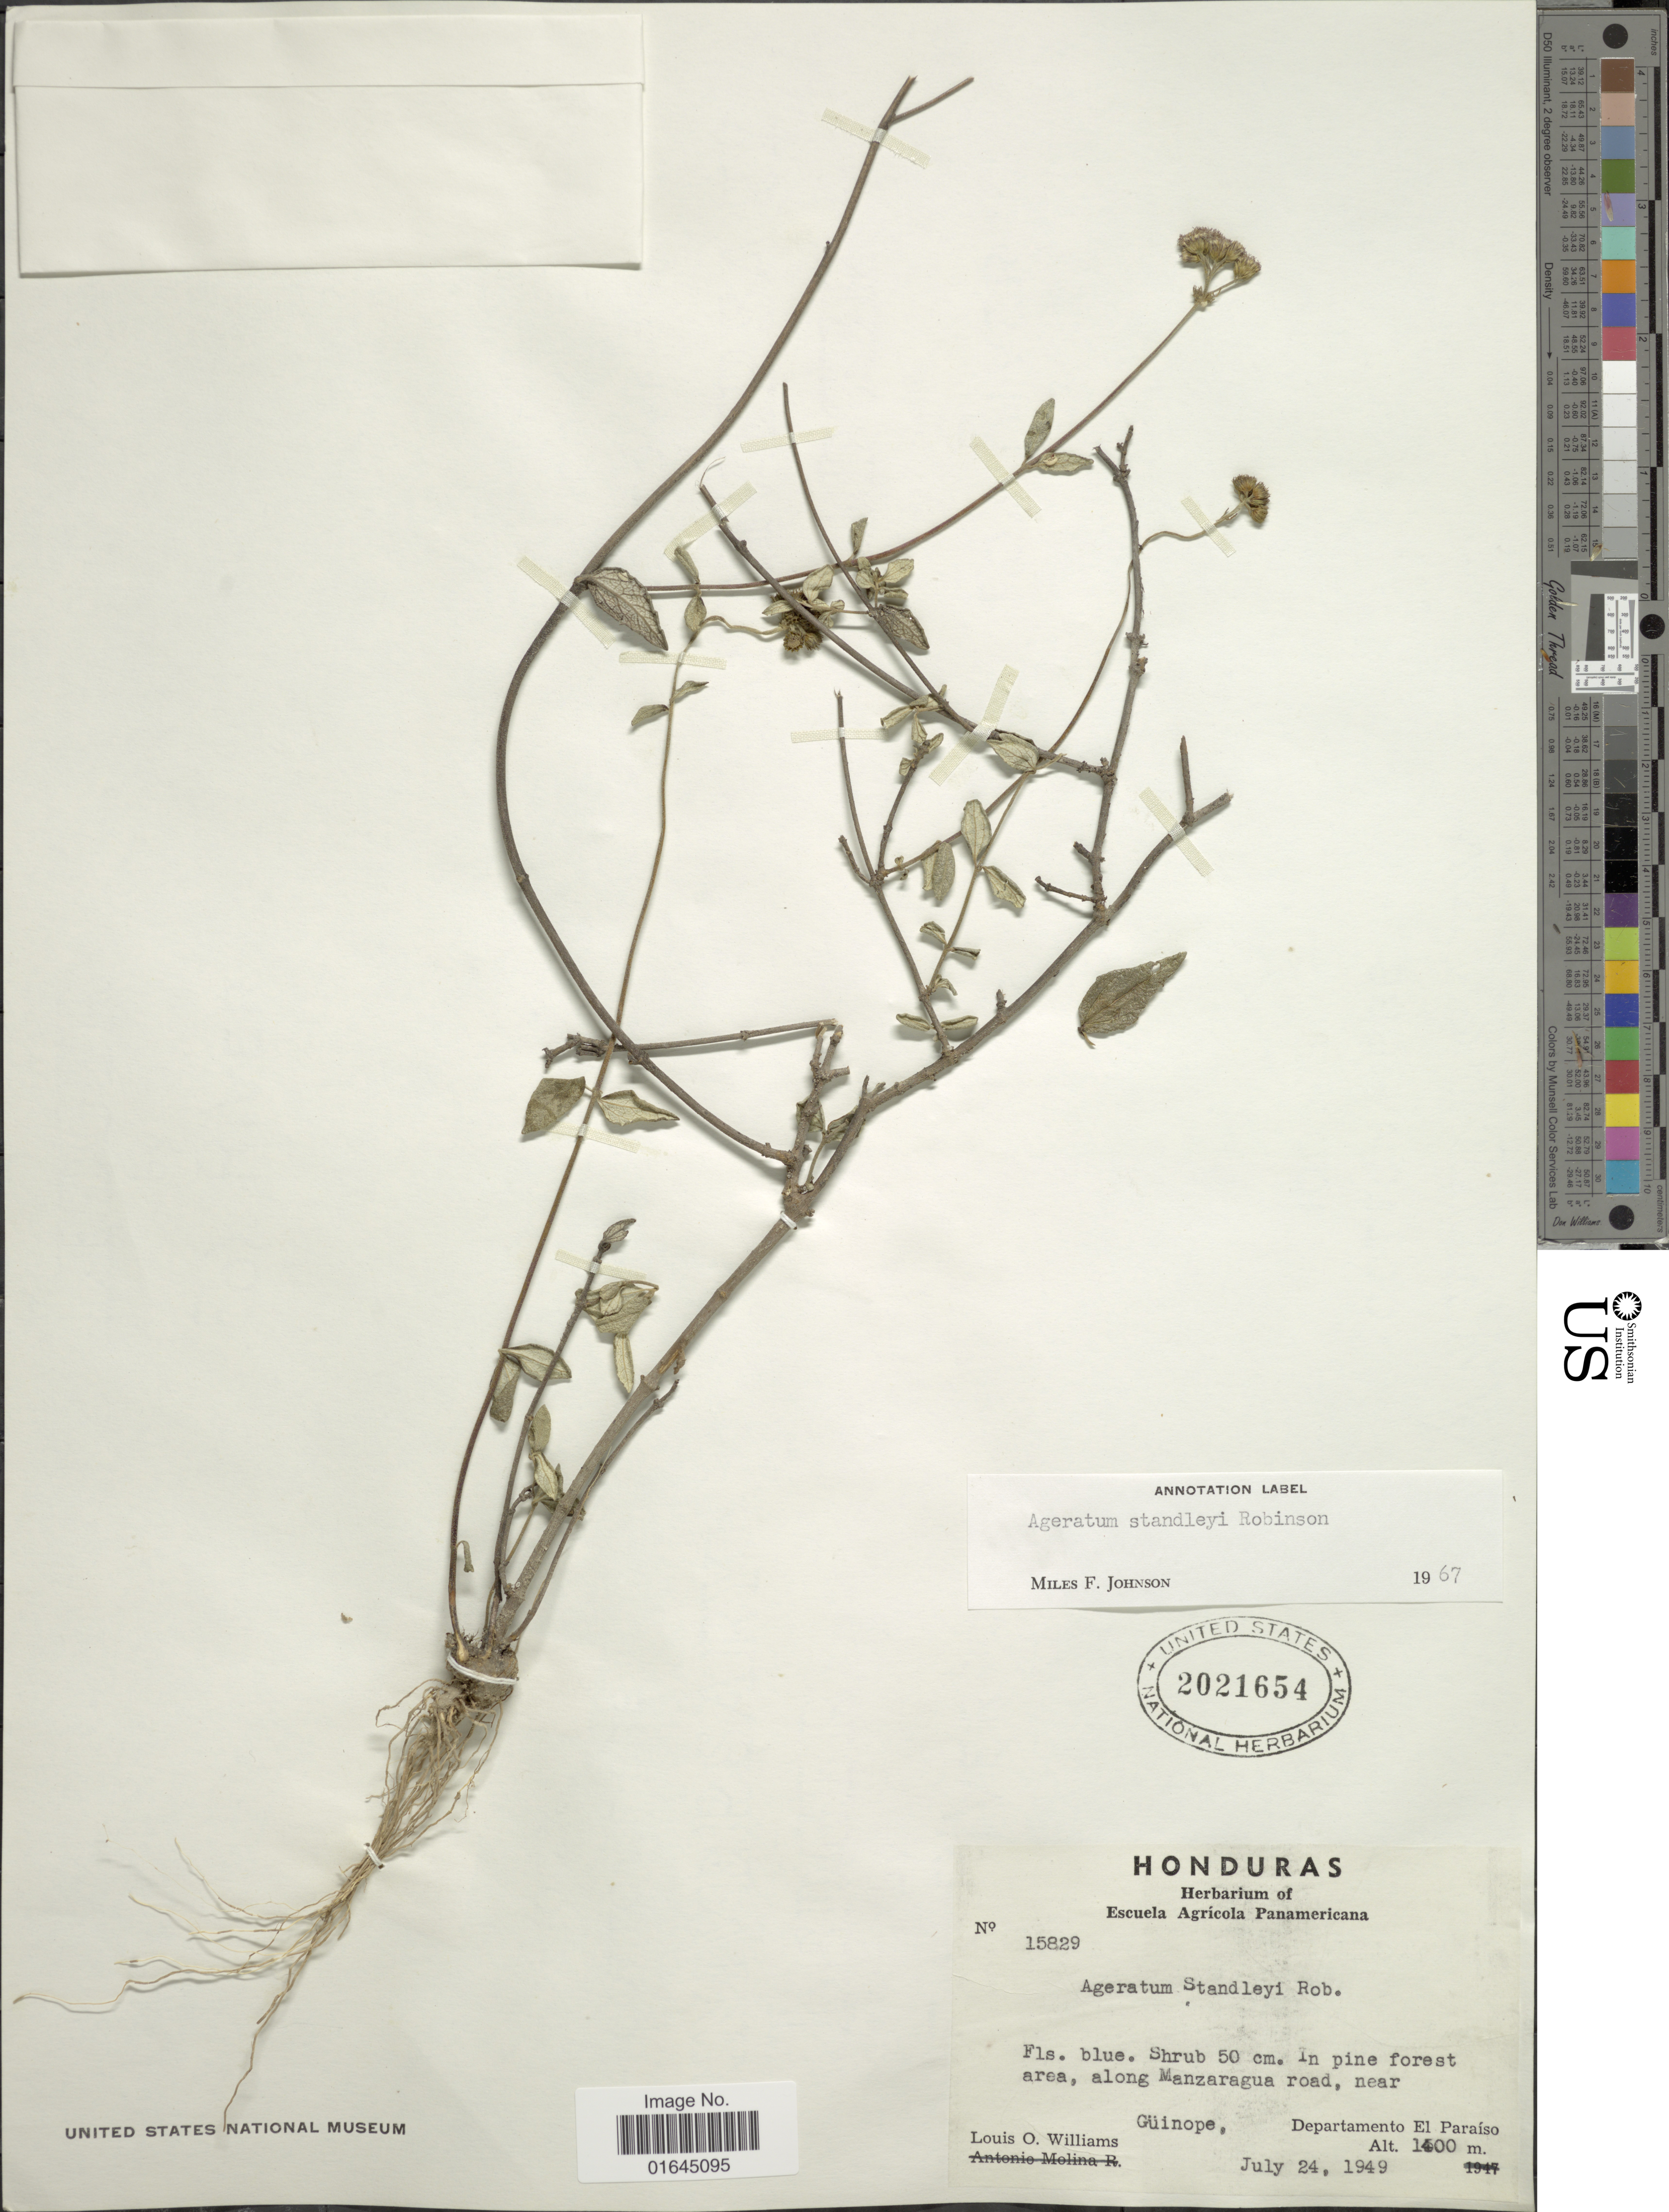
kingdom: Plantae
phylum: Tracheophyta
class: Magnoliopsida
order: Asterales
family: Asteraceae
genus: Ageratum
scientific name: Ageratum standleyi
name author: B.L. Rob.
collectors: L. O. Williams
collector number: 15829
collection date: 1949-07-24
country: Honduras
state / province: El Paraíso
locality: Departamento El Paraíso, along Manzaragua road, near Güinope.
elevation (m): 1400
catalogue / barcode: US 2021654